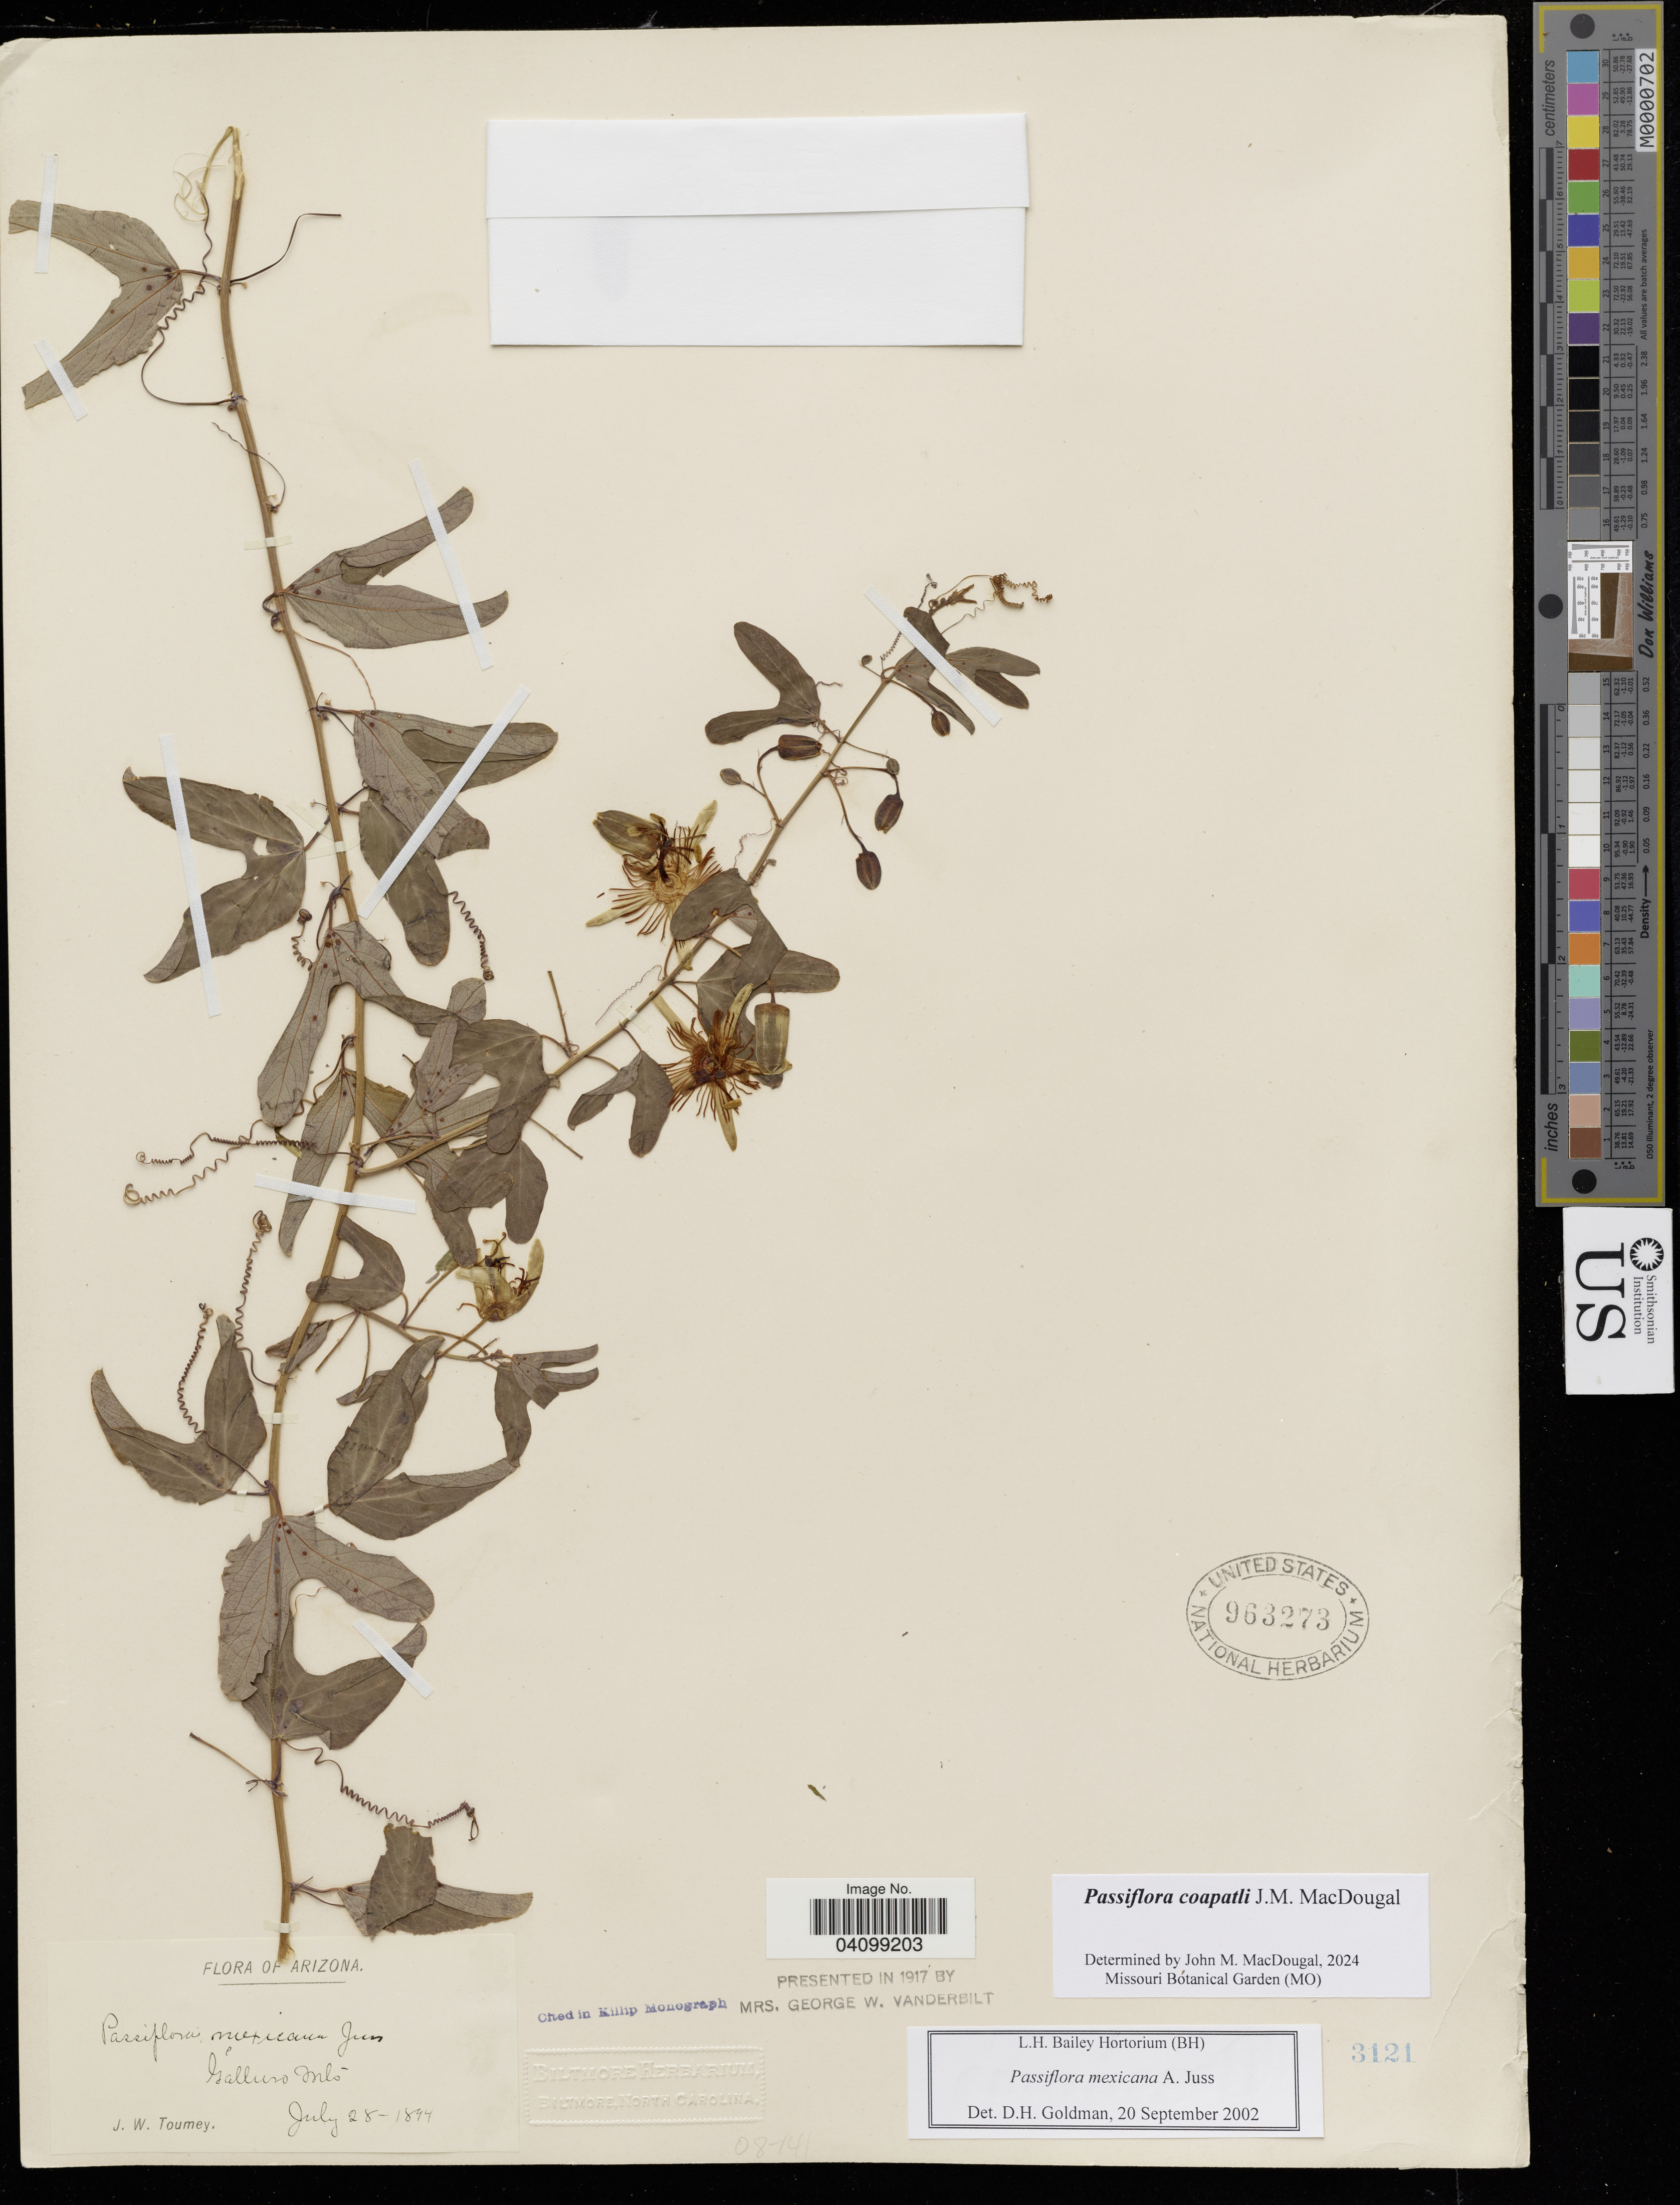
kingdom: Plantae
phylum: Tracheophyta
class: Magnoliopsida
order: Malpighiales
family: Passifloraceae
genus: Passiflora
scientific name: Passiflora mexicana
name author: Juss.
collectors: J. Tourney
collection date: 1899-07-28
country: United States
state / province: Arizona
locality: Galiuro Mts.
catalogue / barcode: US 963273